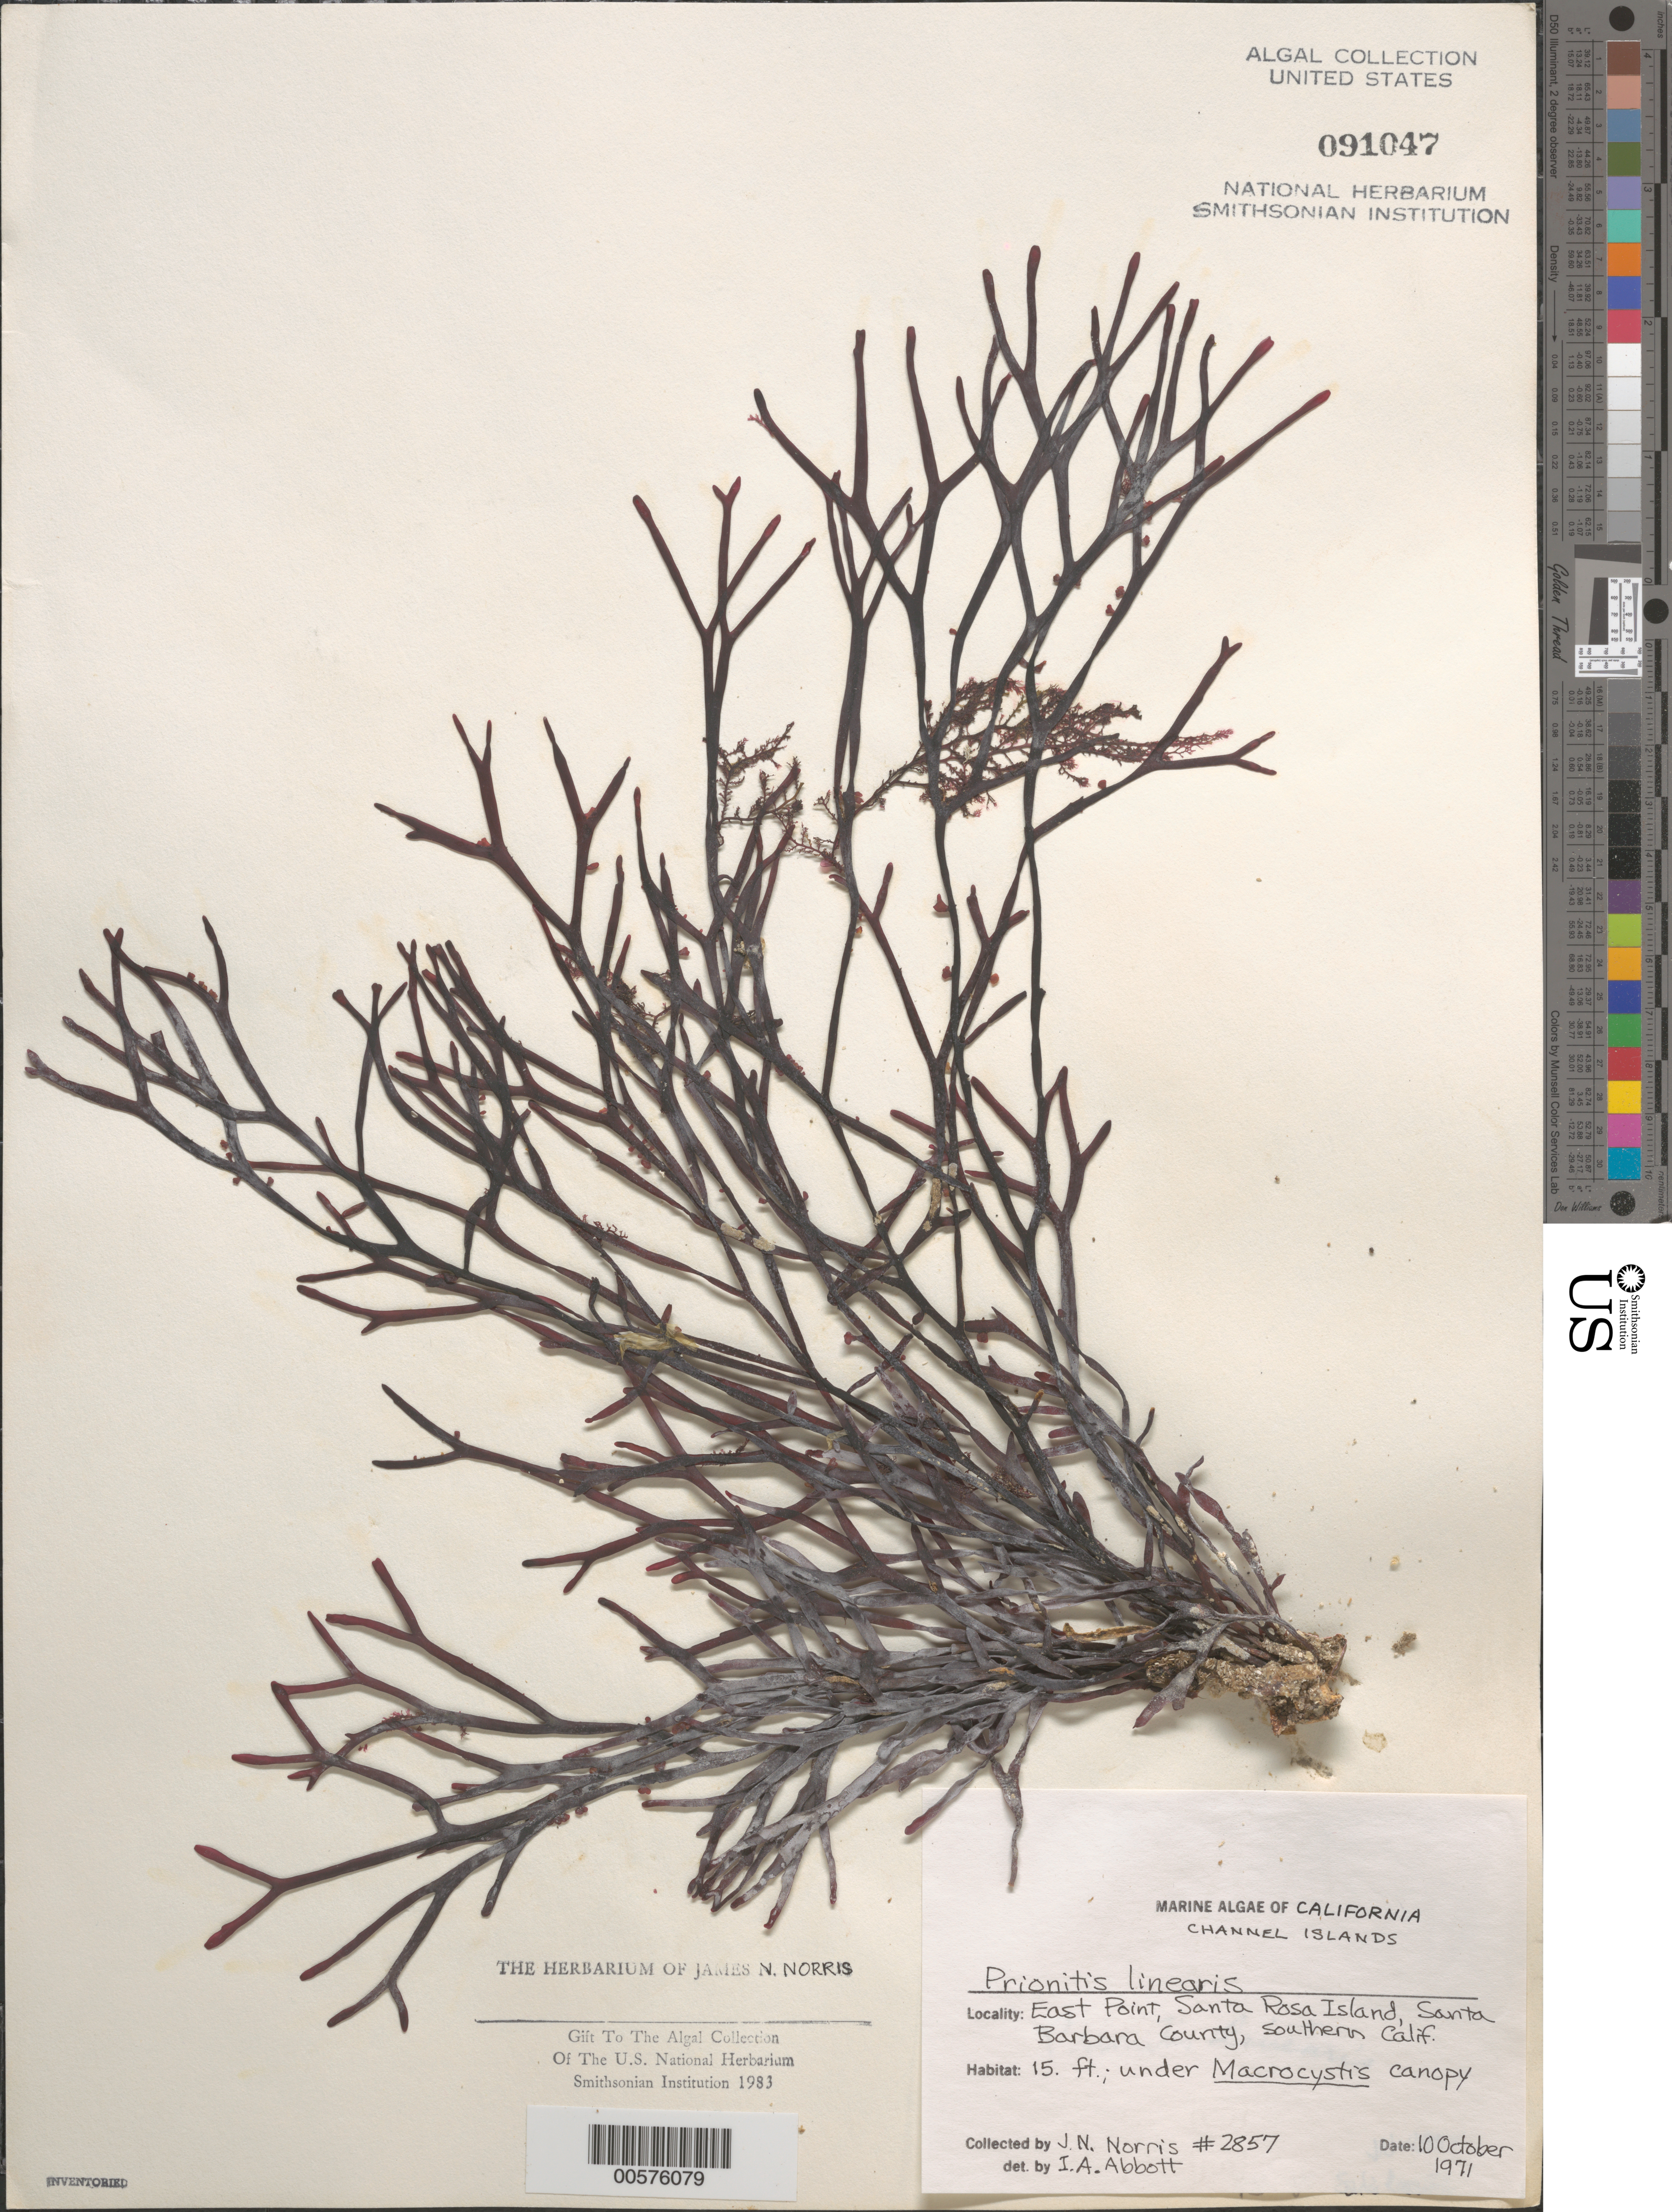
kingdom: Plantae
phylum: Rhodophyta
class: Florideophyceae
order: Cryptonemiales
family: Cryptonemiaceae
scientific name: Prionitis linearis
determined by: Abbott, Isabella A.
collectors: J. N. Norris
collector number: JN-2857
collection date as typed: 10 Oct 1971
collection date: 1971-10-10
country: United States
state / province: California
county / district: Santa Barbara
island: Santa Rosa Island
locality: East Point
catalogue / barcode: US 91047